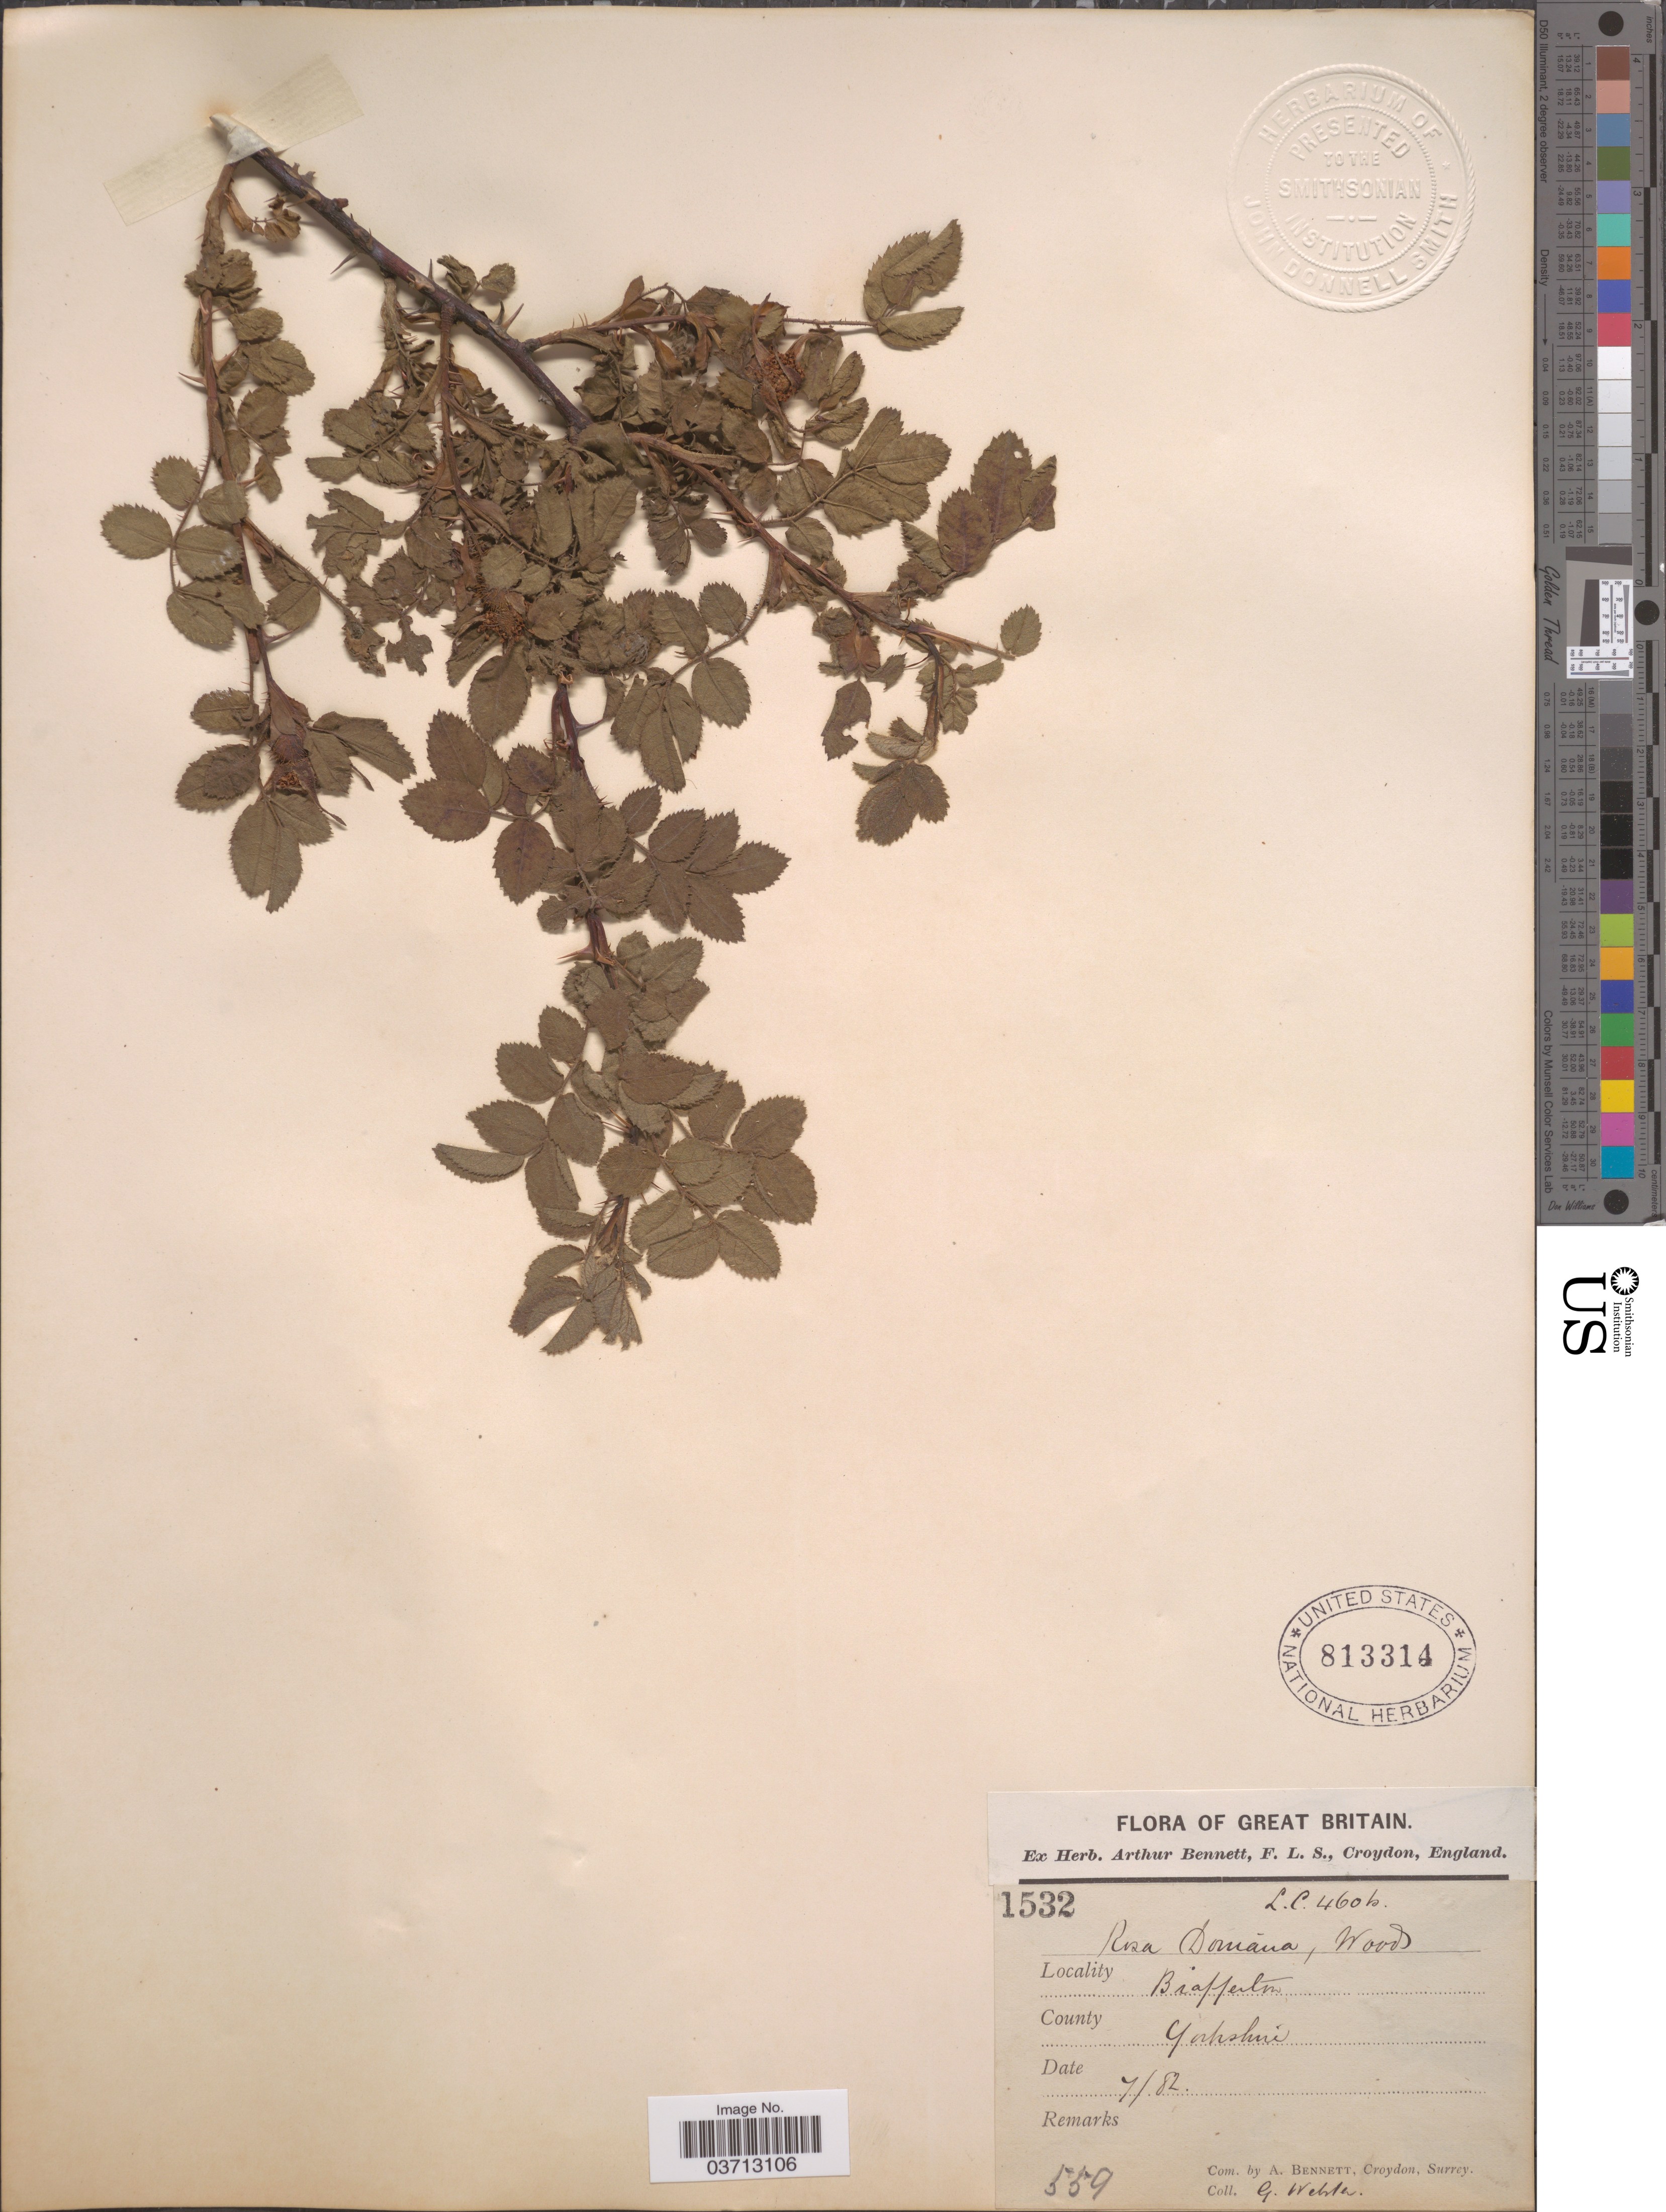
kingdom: Plantae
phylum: Tracheophyta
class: Magnoliopsida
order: Rosales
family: Rosaceae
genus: Rosa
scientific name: Rosa doniana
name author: J. Woods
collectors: G. Wehler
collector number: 1532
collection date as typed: Transcribed d/m/y: /7/82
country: United Kingdom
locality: Great Britain. Biaffertm. County Yorkshire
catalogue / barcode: US 813314